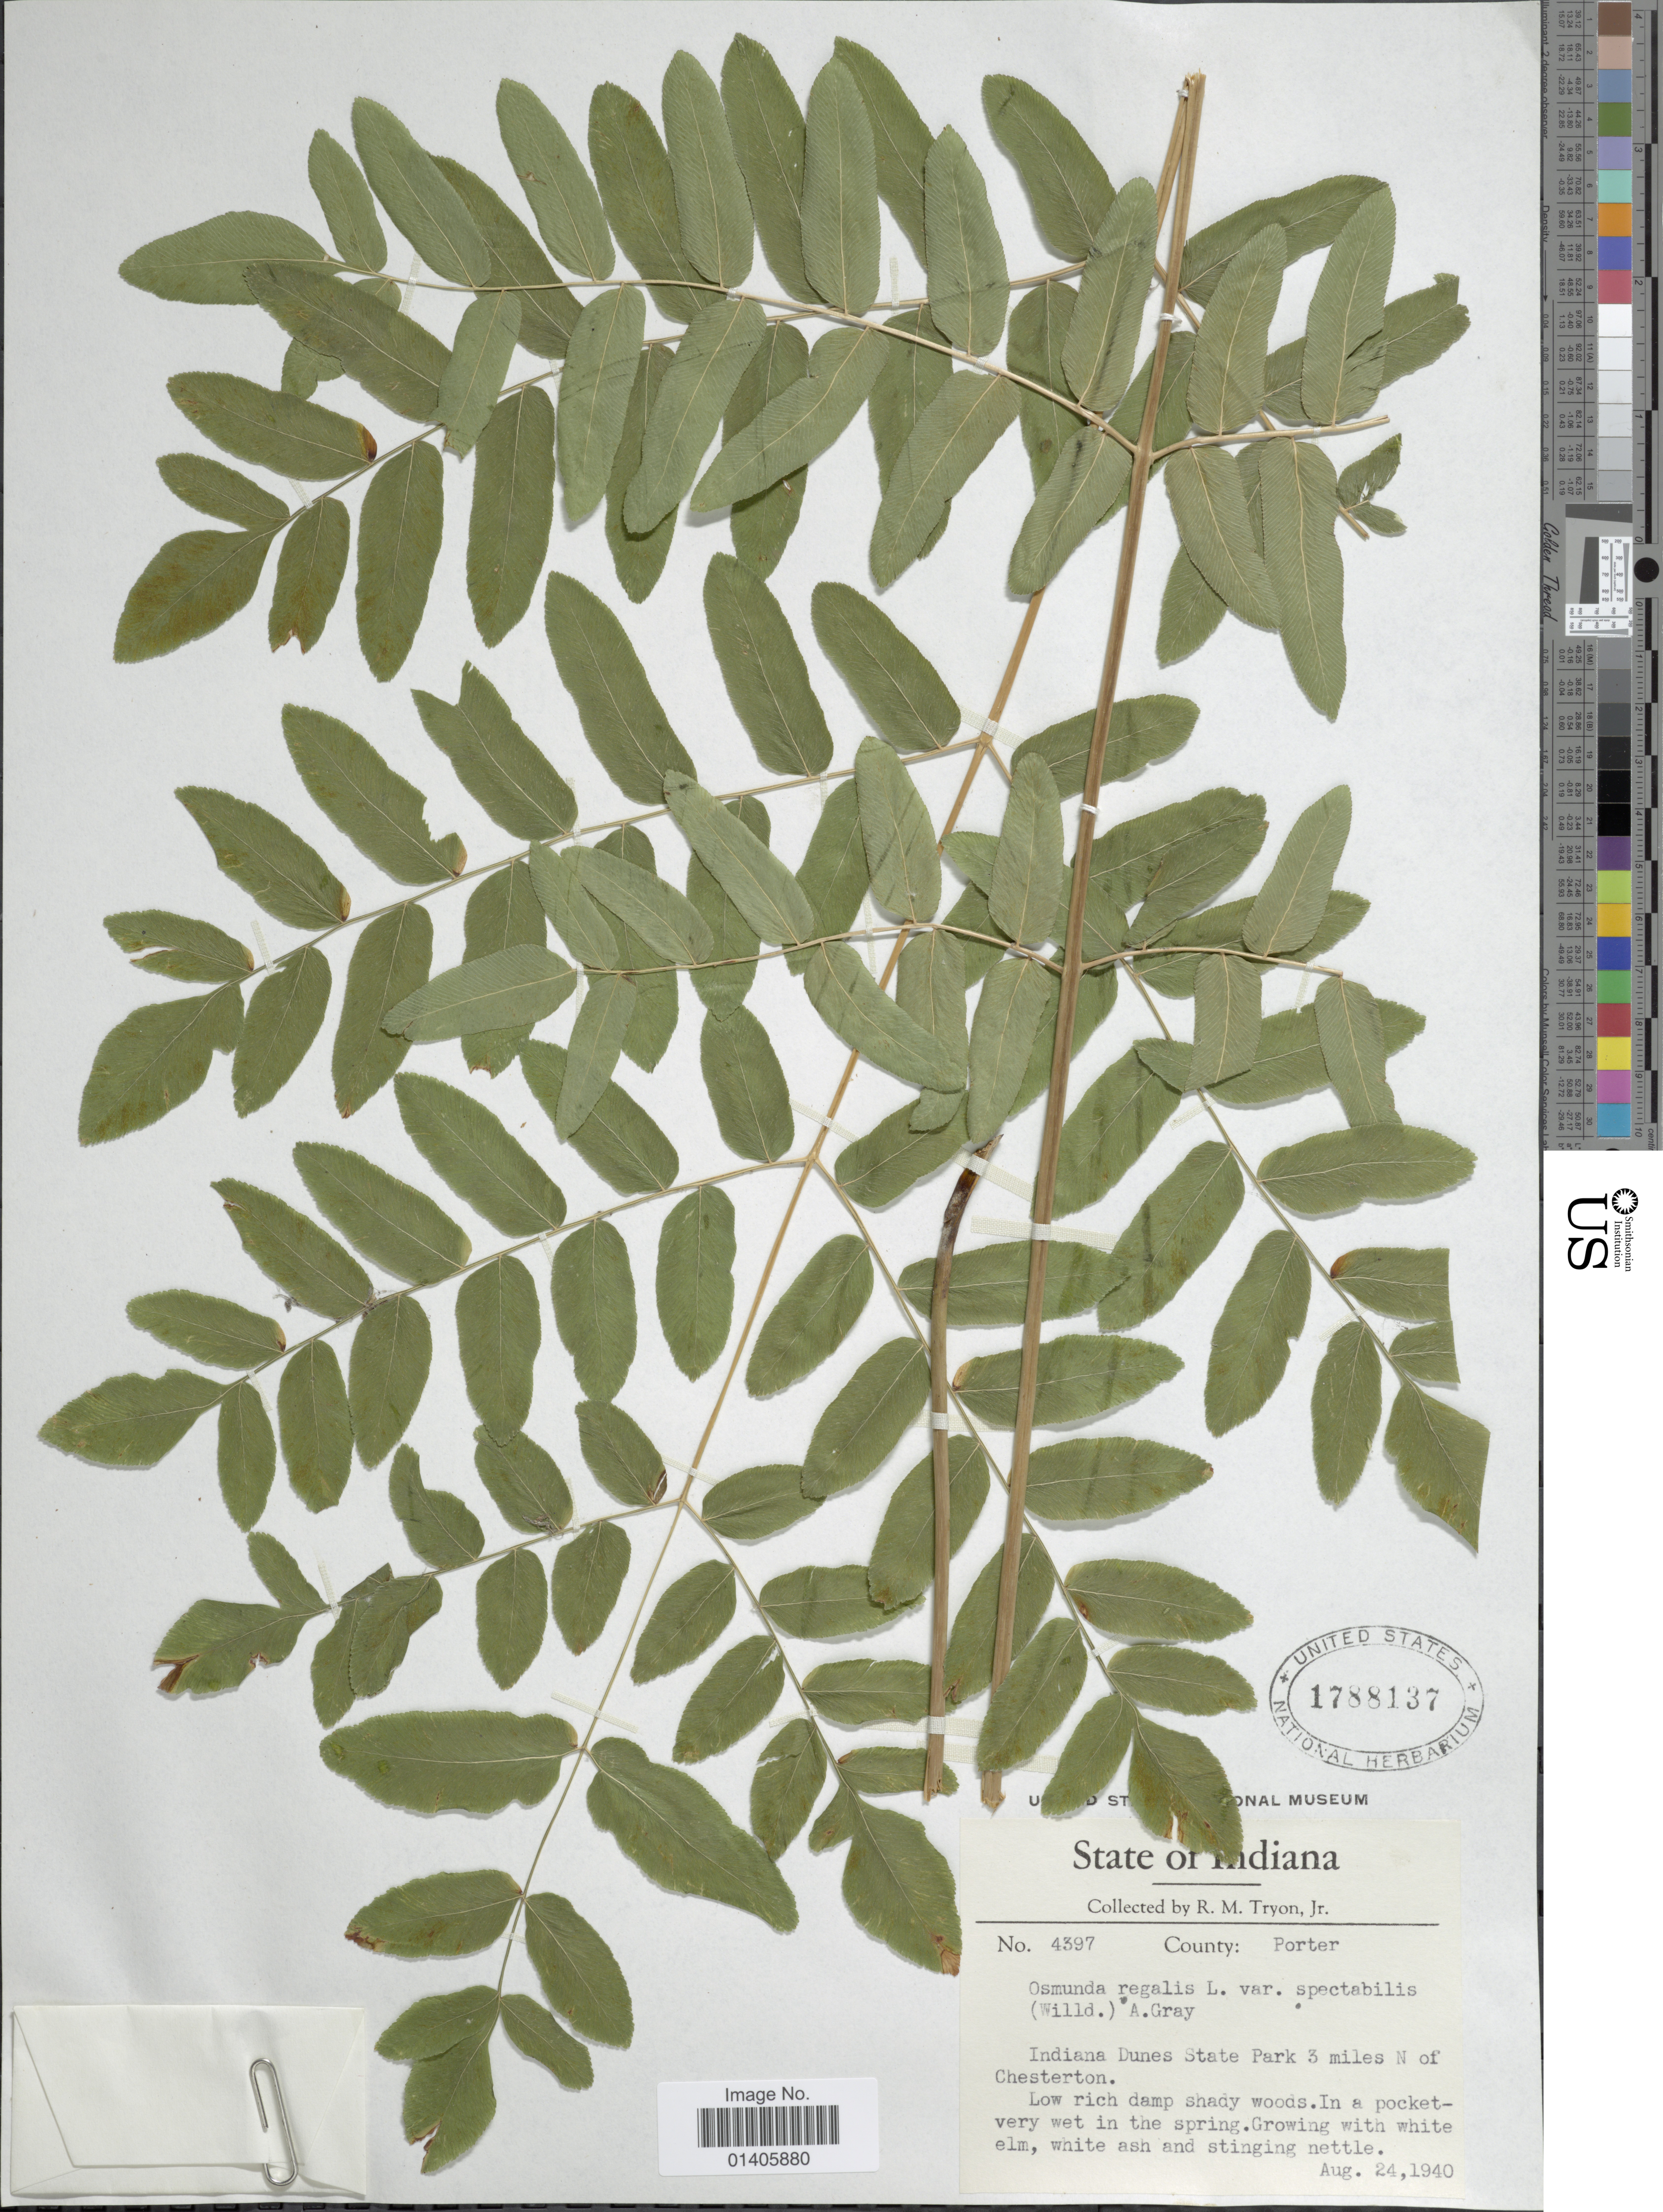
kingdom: Plantae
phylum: Tracheophyta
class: Polypodiopsida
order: Osmundales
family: Osmundaceae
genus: Osmunda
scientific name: Osmunda regalis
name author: L.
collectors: R. M. Tryon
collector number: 4397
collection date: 1940-08-24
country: United States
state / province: Indiana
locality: Indianna Dunes State Park 3 miles N of Chesterton, County Porter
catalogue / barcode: US 1788137